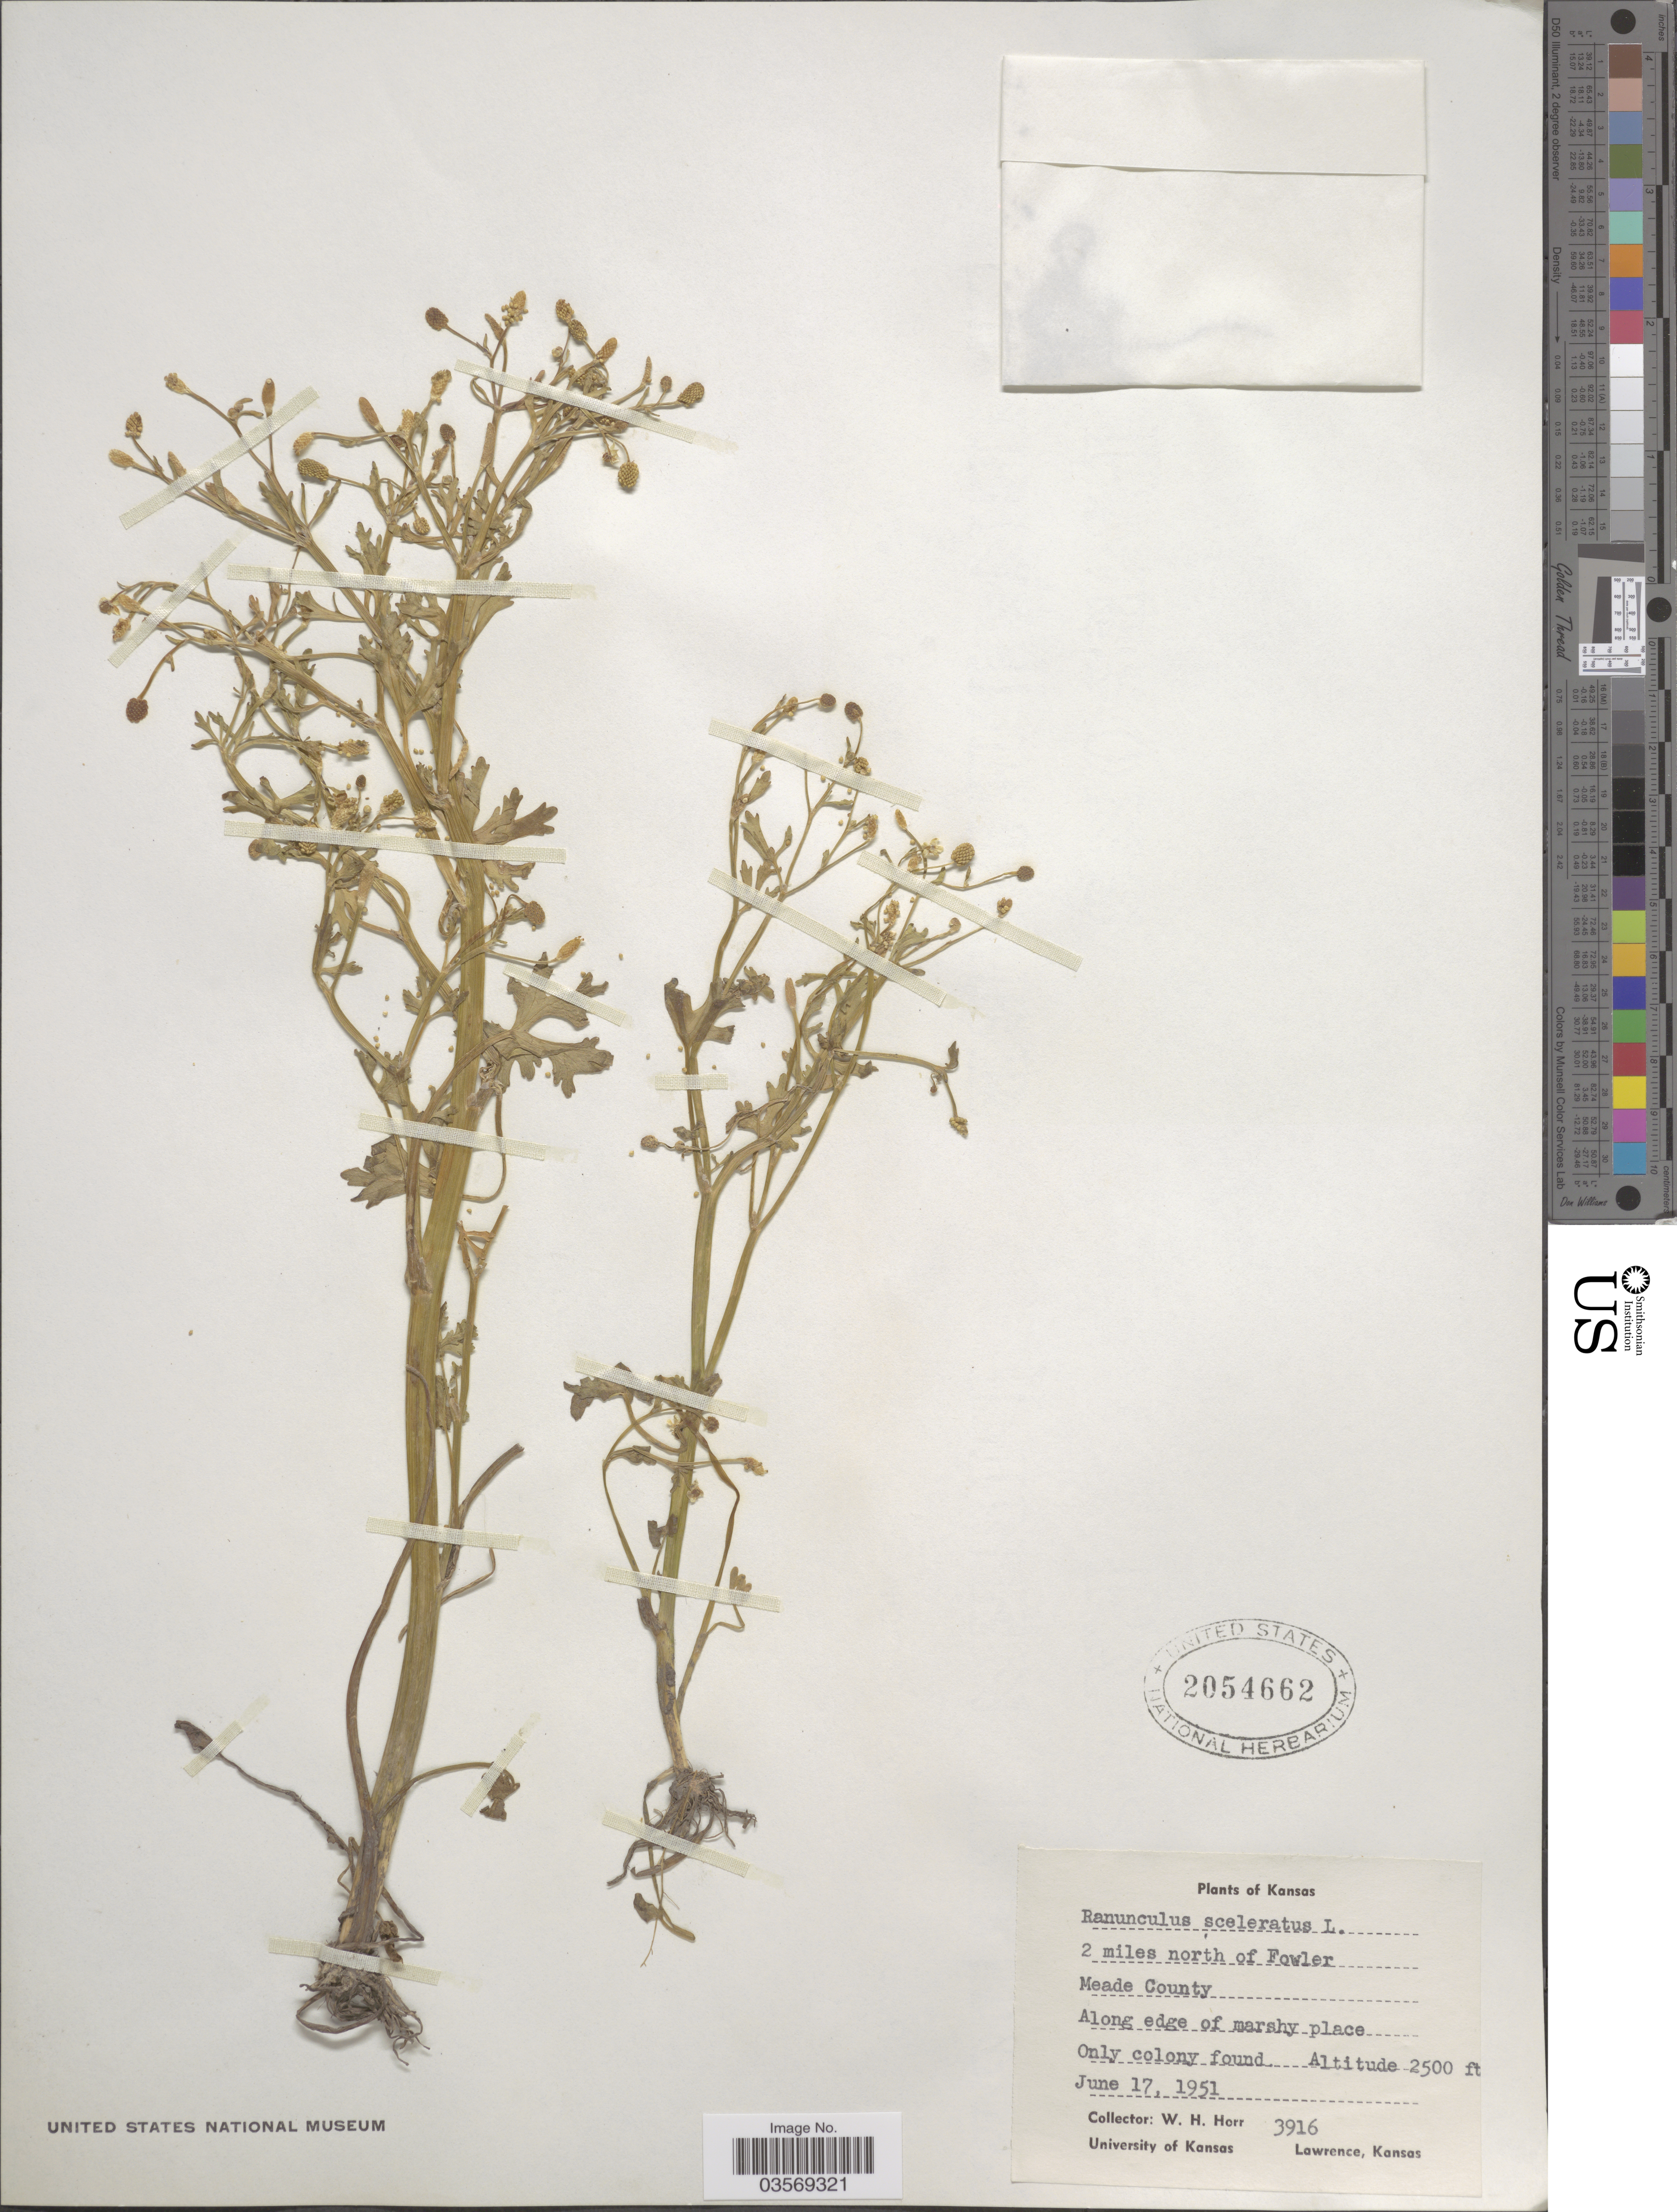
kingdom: Plantae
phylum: Tracheophyta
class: Magnoliopsida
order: Ranunculales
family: Ranunculaceae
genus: Ranunculus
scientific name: Ranunculus sceleratus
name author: L.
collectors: W. H. Horr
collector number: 3916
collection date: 1951-06-17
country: United States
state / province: Kansas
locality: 2 miles north of Fowler. Meade County.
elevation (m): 762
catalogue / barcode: US 2054662